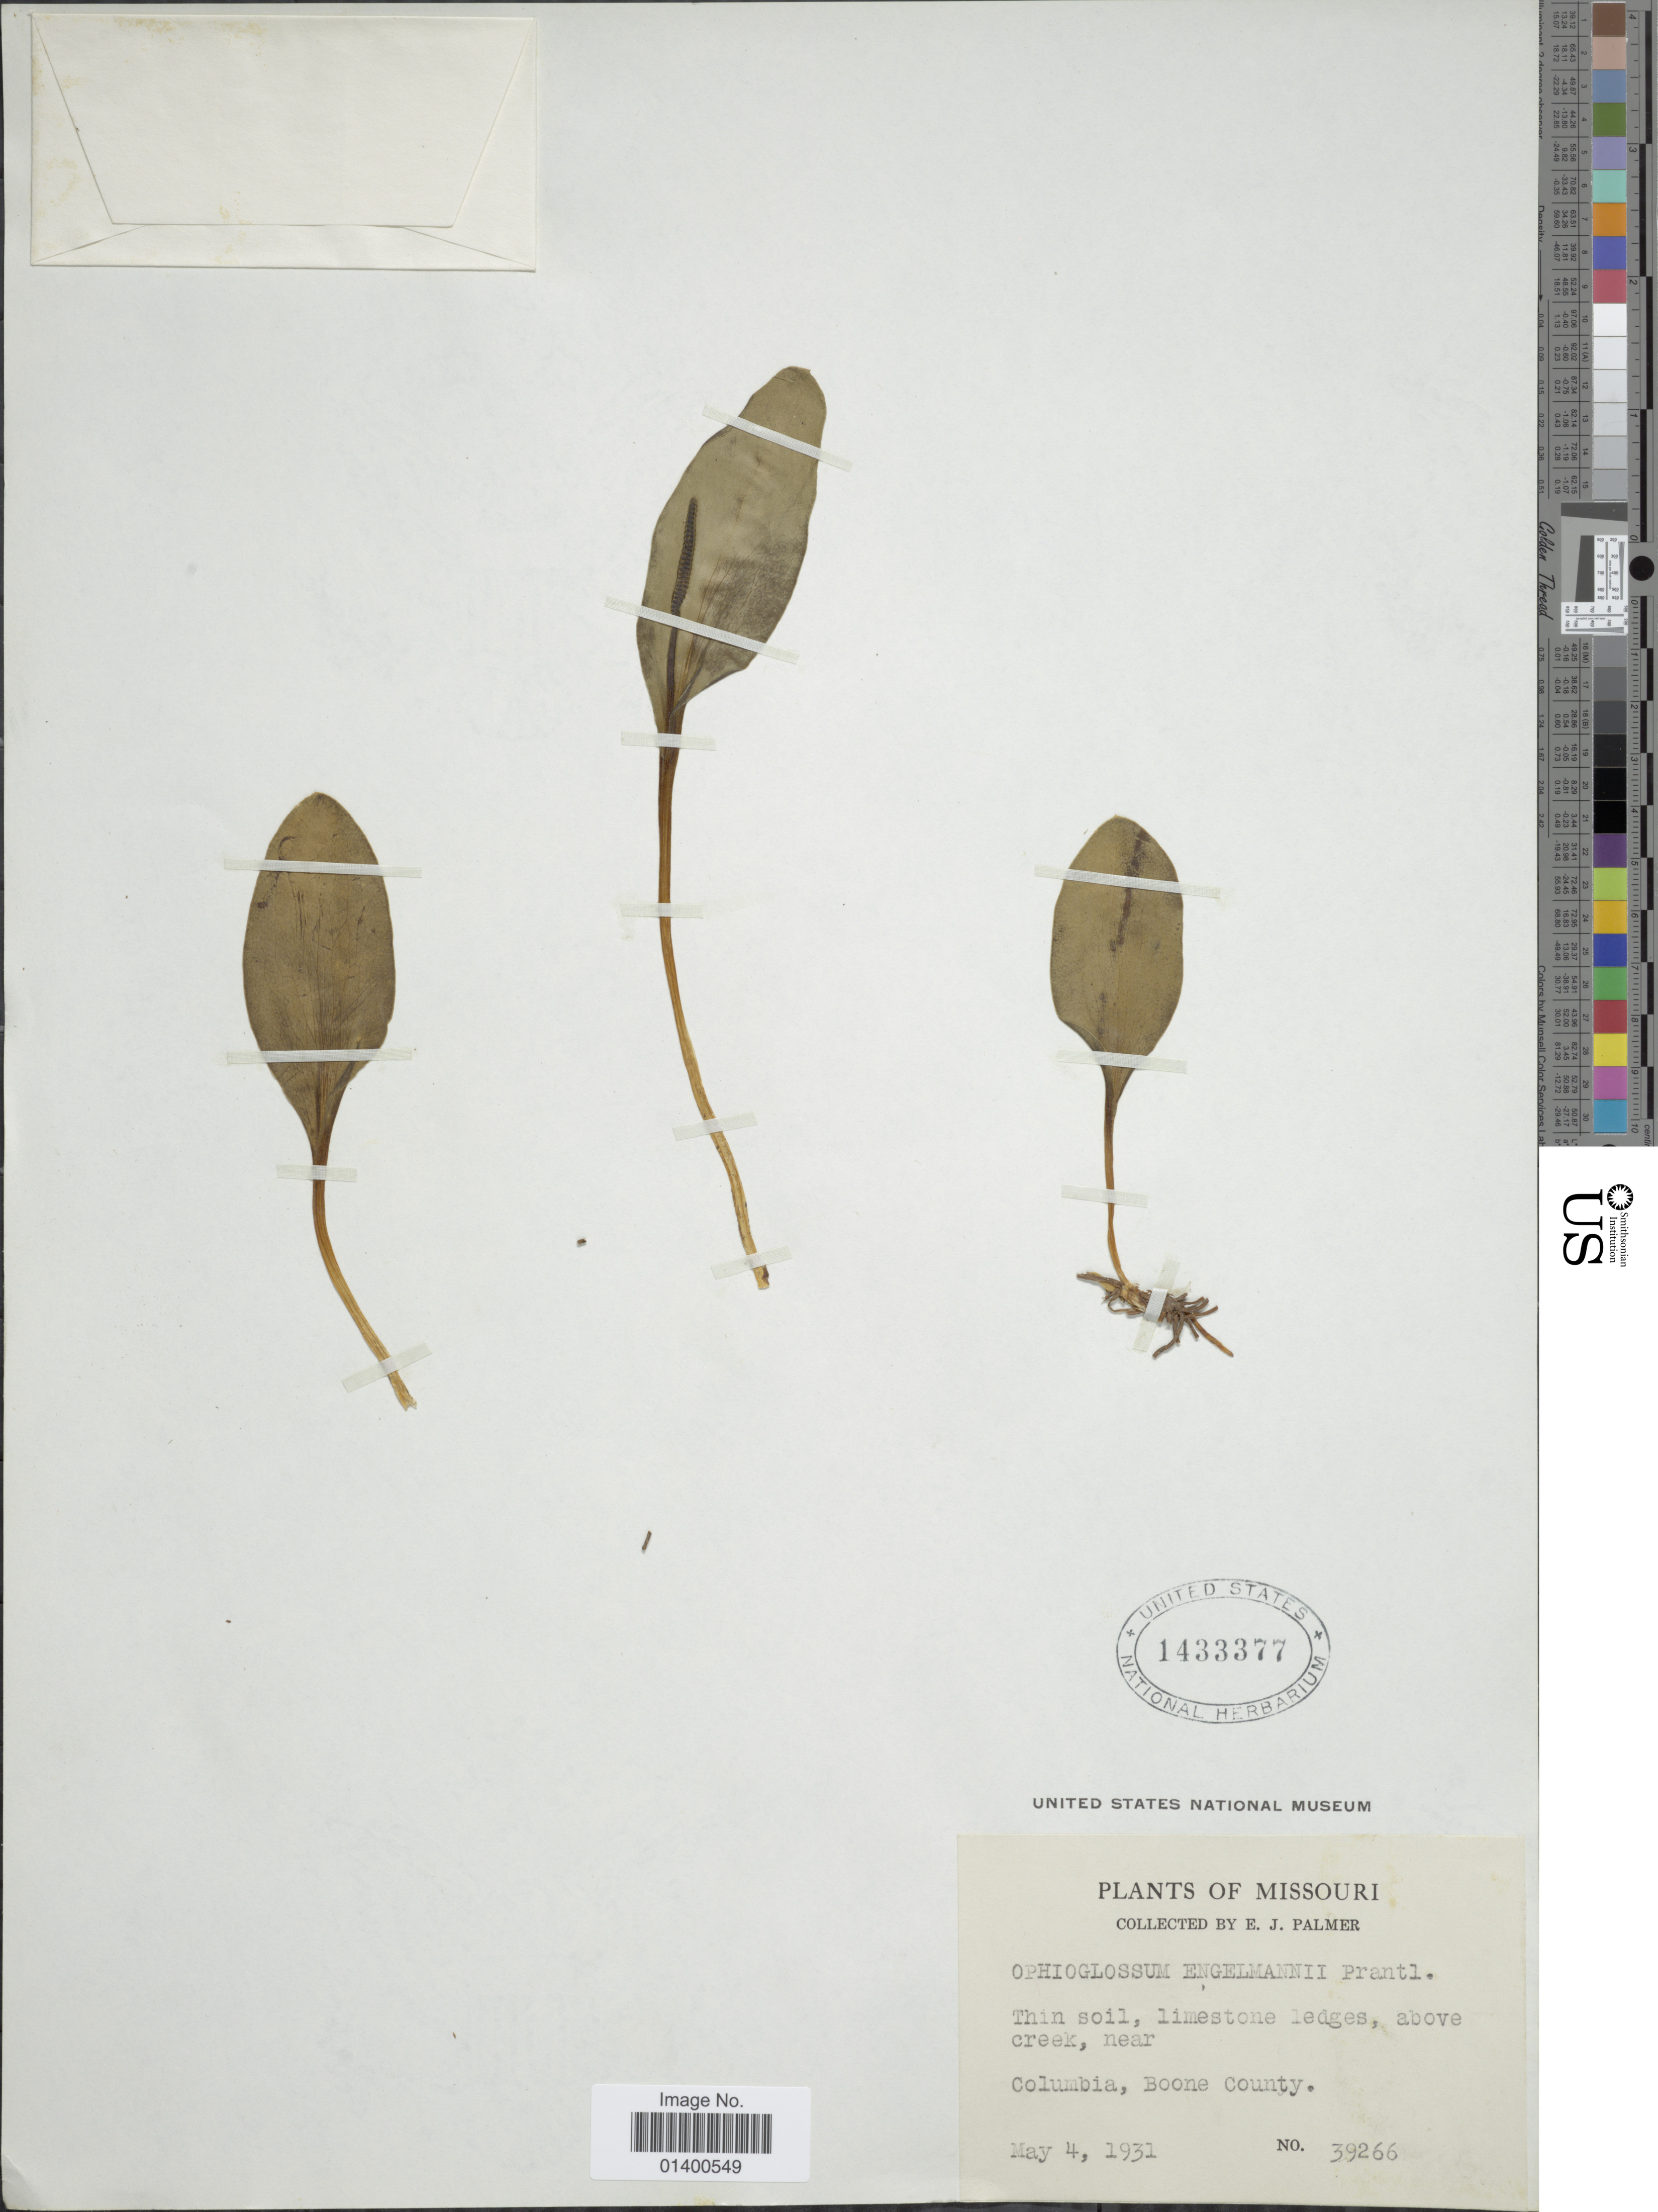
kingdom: Plantae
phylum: Tracheophyta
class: Polypodiopsida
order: Ophioglossales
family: Ophioglossaceae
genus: Ophioglossum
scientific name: Ophioglossum engelmannii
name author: Prantl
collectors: E. J. Palmer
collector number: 39266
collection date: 1931-05-04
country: United States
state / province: Missouri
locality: Columbia, Boone County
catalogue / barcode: US 1433377